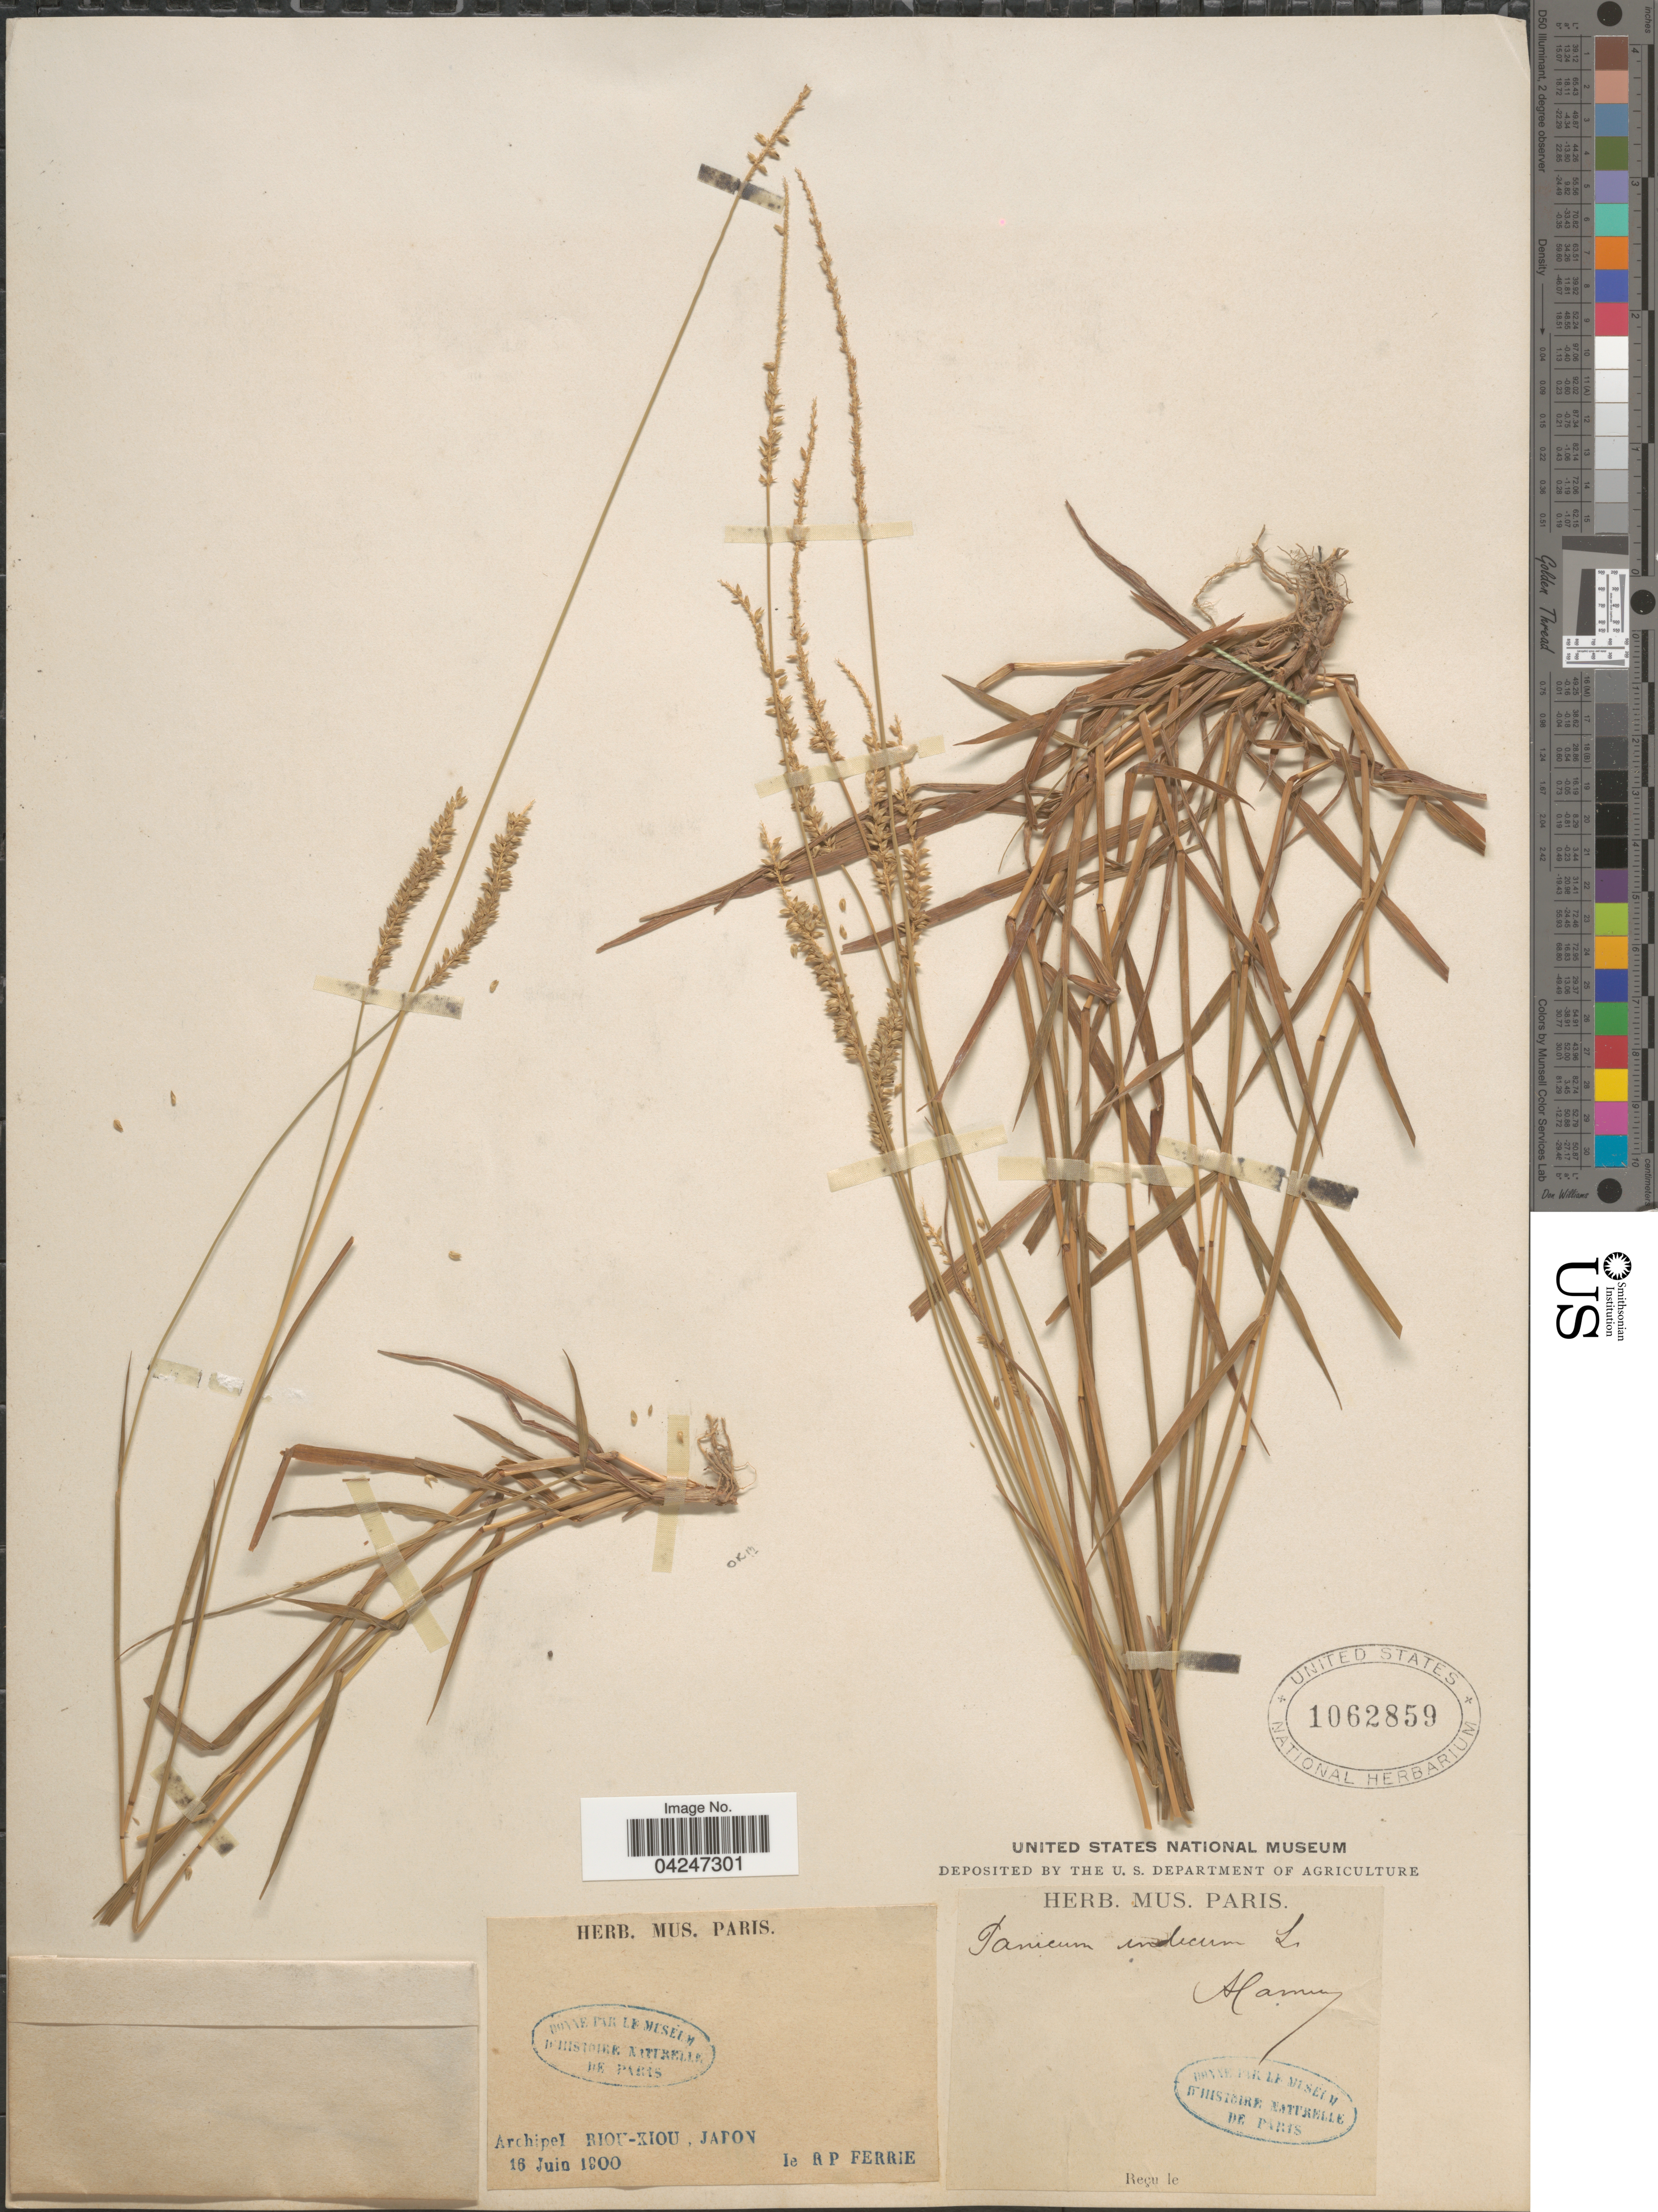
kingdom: Plantae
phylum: Tracheophyta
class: Liliopsida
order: Poales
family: Poaceae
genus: Sacciolepis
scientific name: Sacciolepis indica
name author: (L.) Chase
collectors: R. Ferrié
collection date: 1900-06-16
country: Japan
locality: Archipel Riou-Kiou, Japon.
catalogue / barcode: US 1062859